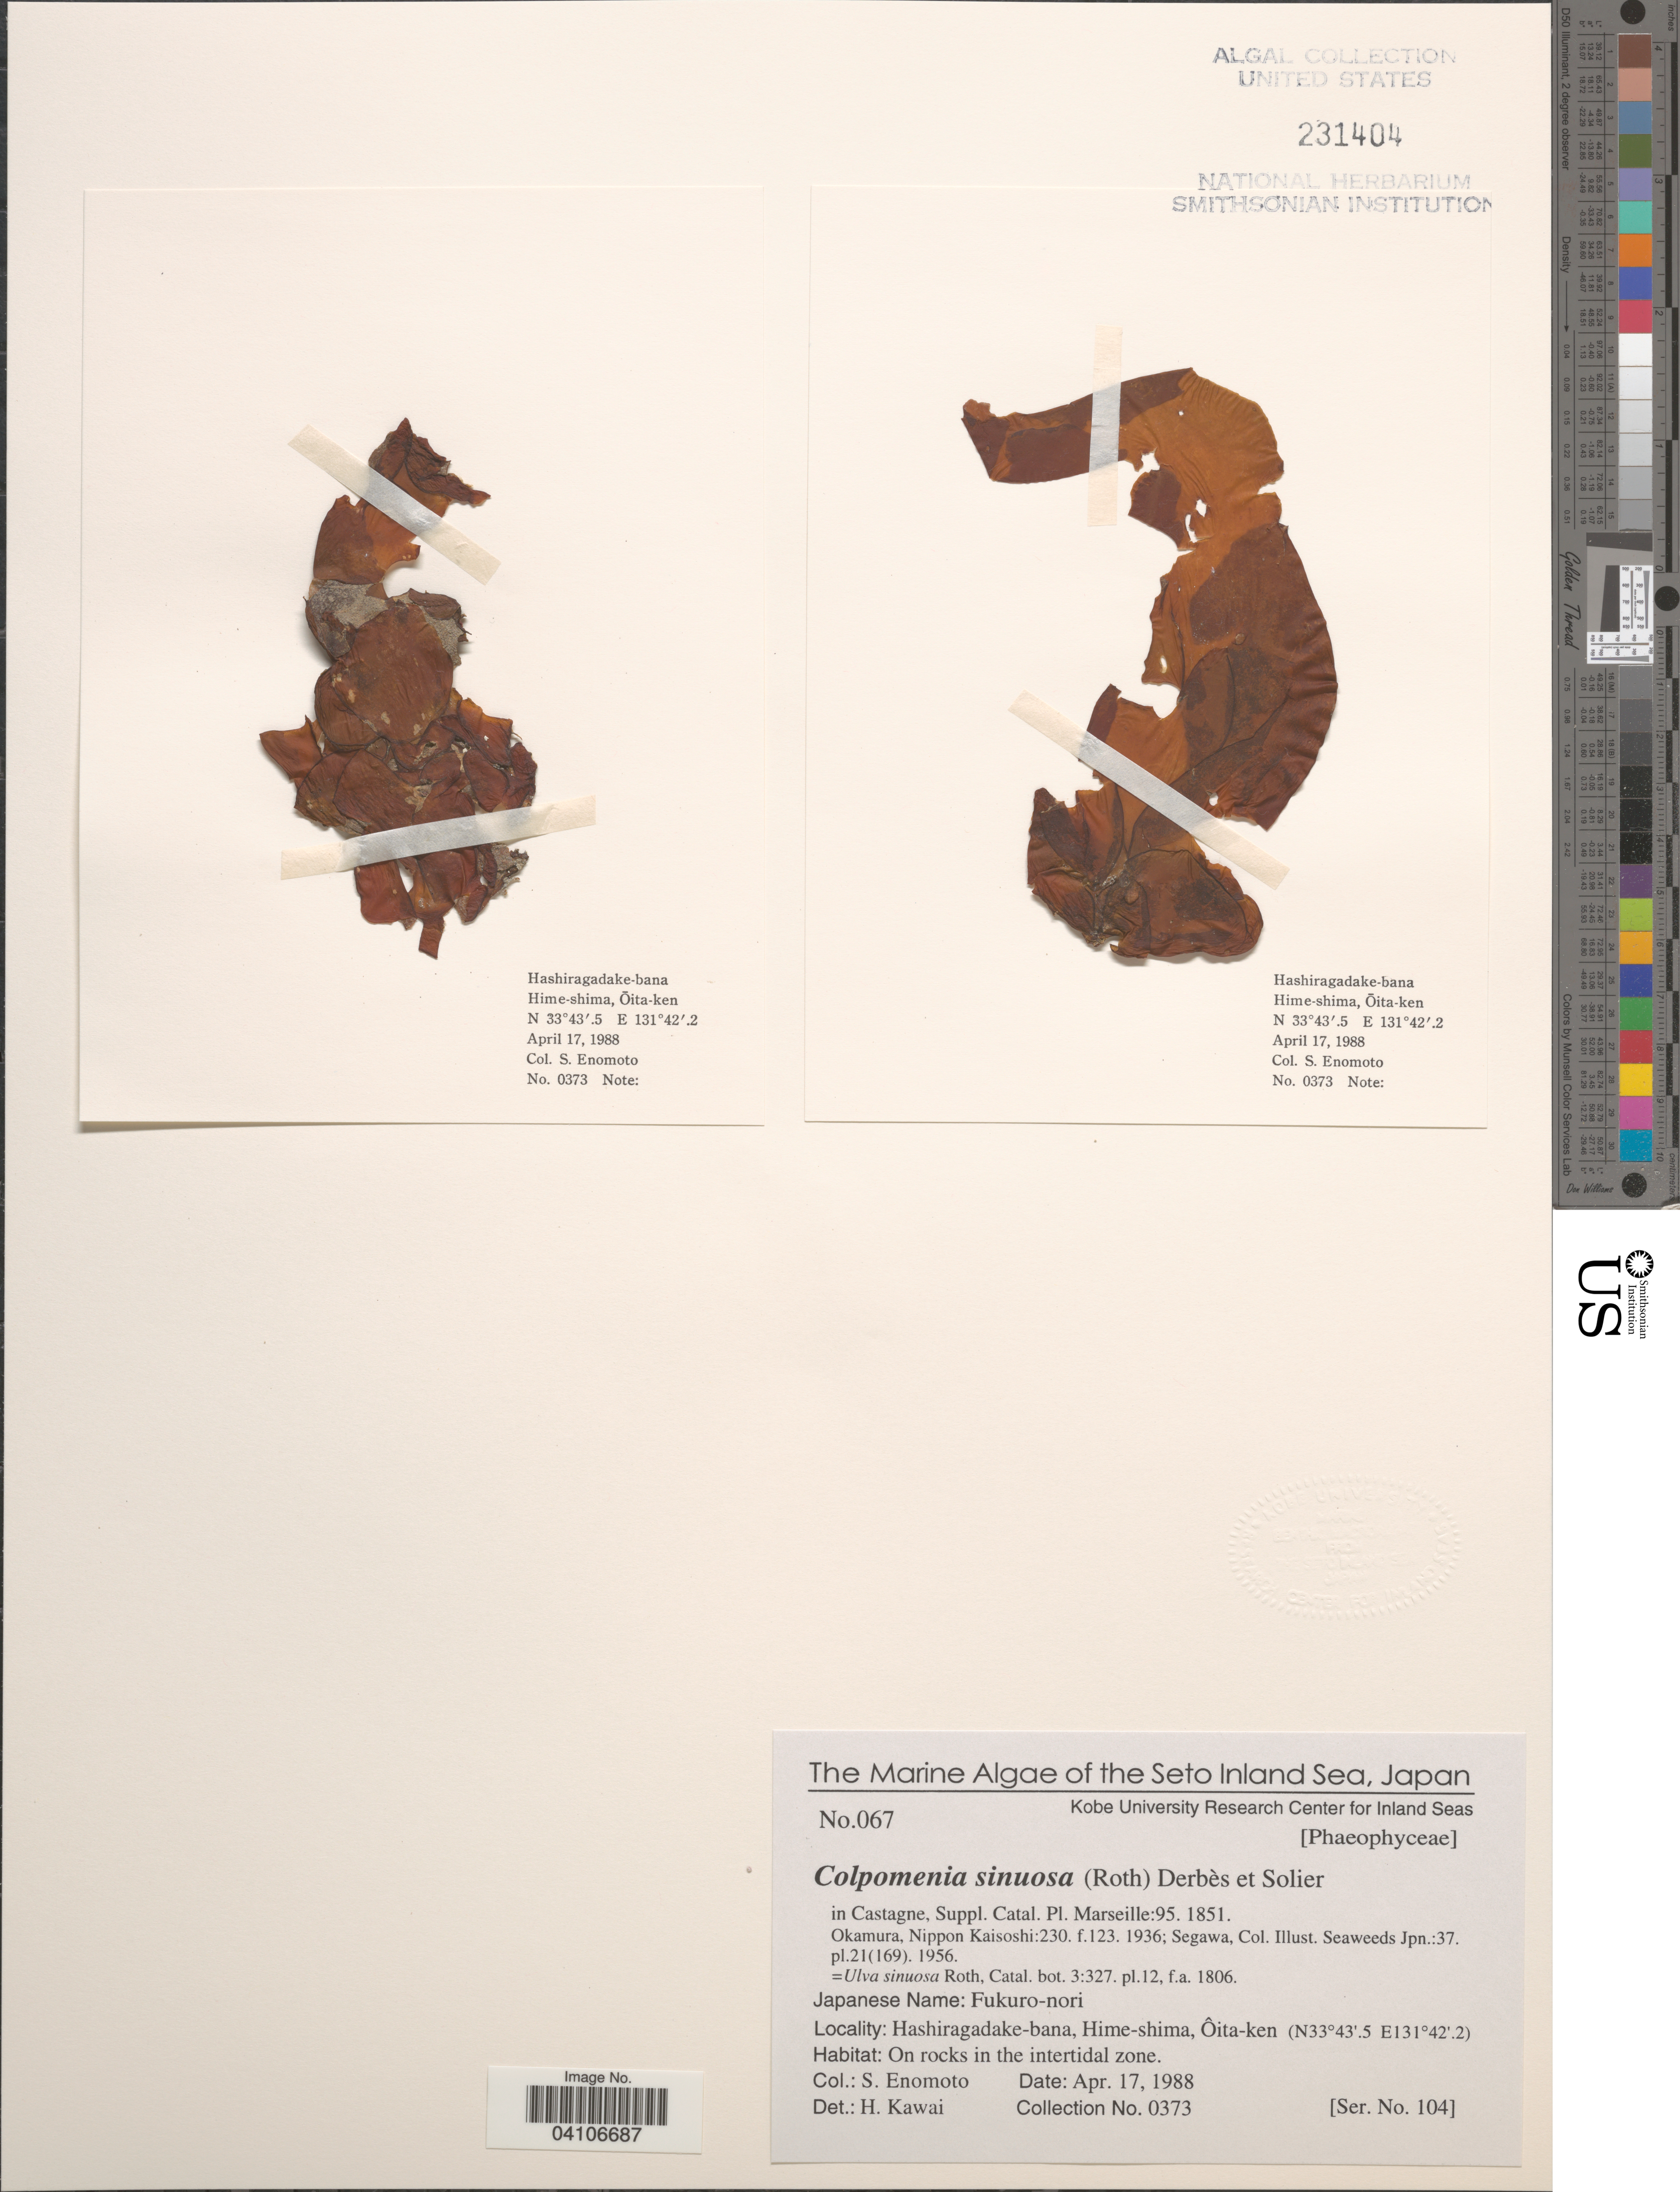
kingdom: Chromista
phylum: Ochrophyta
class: Phaeophyceae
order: Scytosiphonales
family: Scytosiphonaceae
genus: Colpomenia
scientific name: Colpomenia sinuosa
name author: (K. Mert. ex Roth) Derbes & Solier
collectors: S. Enomoto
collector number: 0373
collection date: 1988-04-17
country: Japan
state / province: Oita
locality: The Seto Inland Sea. Hashiragadake-bana, Hime-shima, Ôita-ken.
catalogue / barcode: US 231404